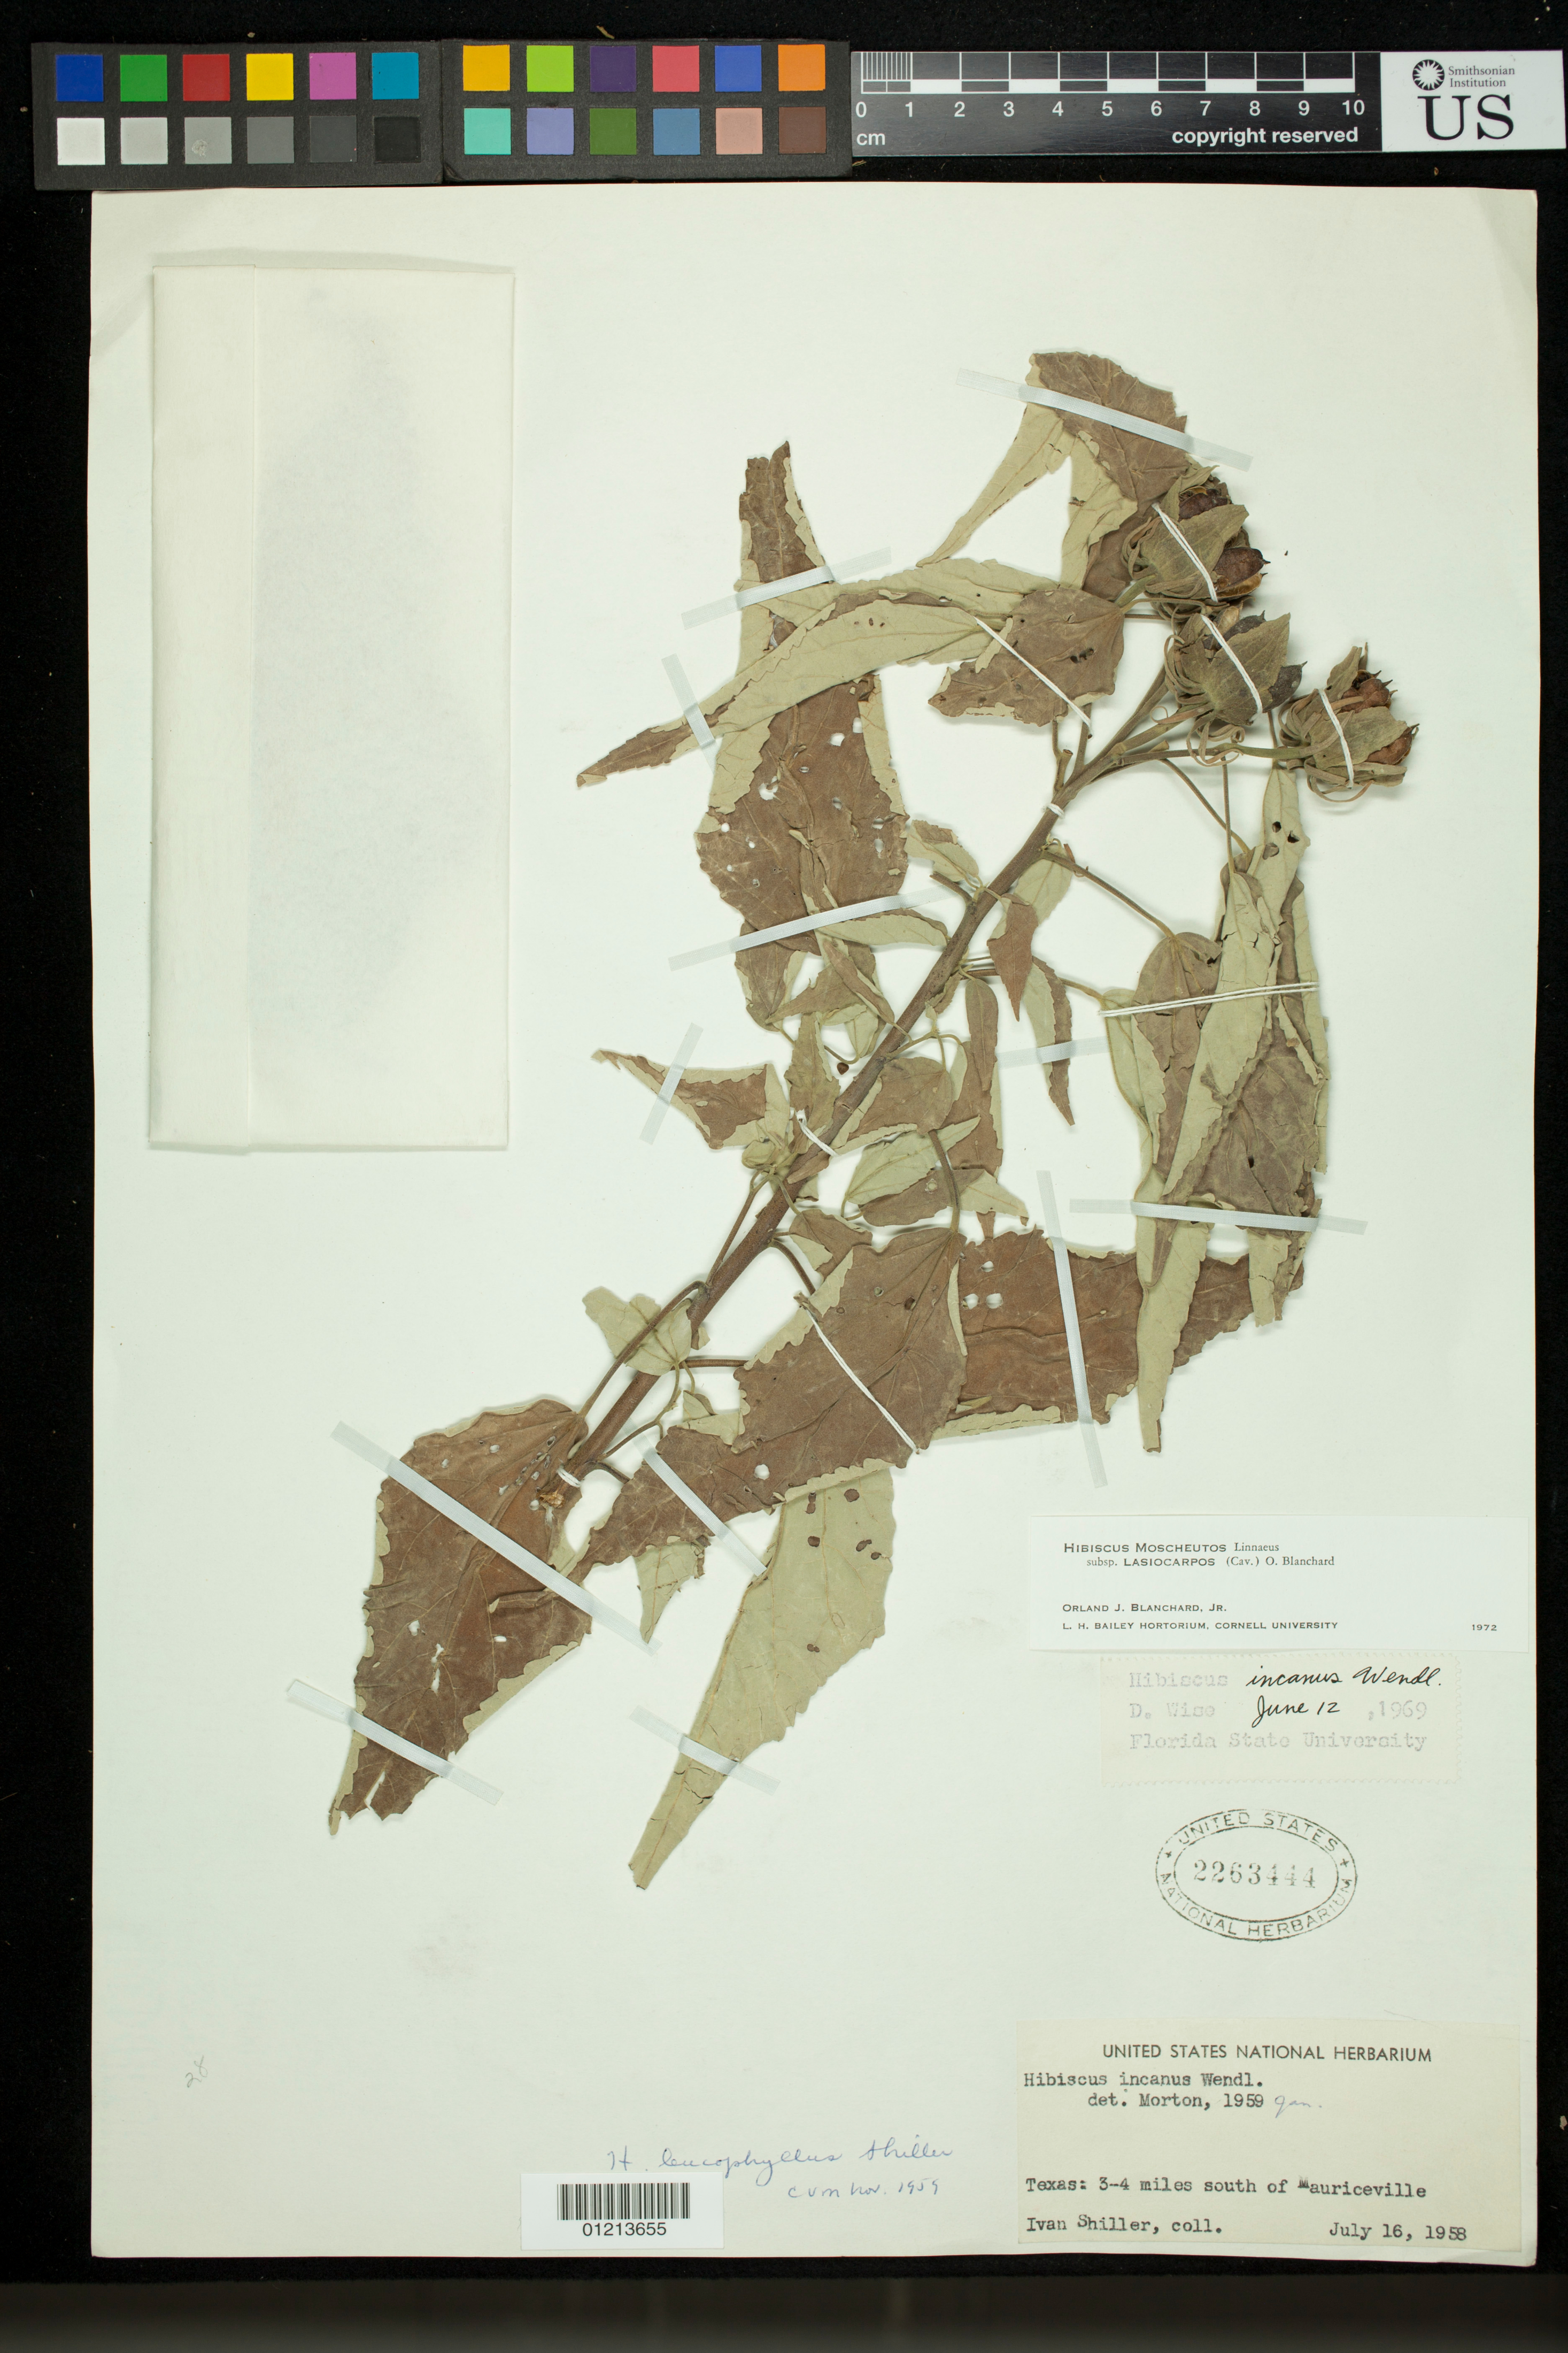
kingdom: Plantae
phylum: Tracheophyta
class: Magnoliopsida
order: Malvales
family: Malvaceae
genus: Hibiscus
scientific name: Hibiscus moscheutos subsp. lasiocarpos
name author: (Cav.) O.J. Blanch.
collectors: I. Shiller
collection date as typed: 16 Jul 1958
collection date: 1958-07-16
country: United States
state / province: Texas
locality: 3-4 miles south of Mauriceville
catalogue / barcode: US 2263444